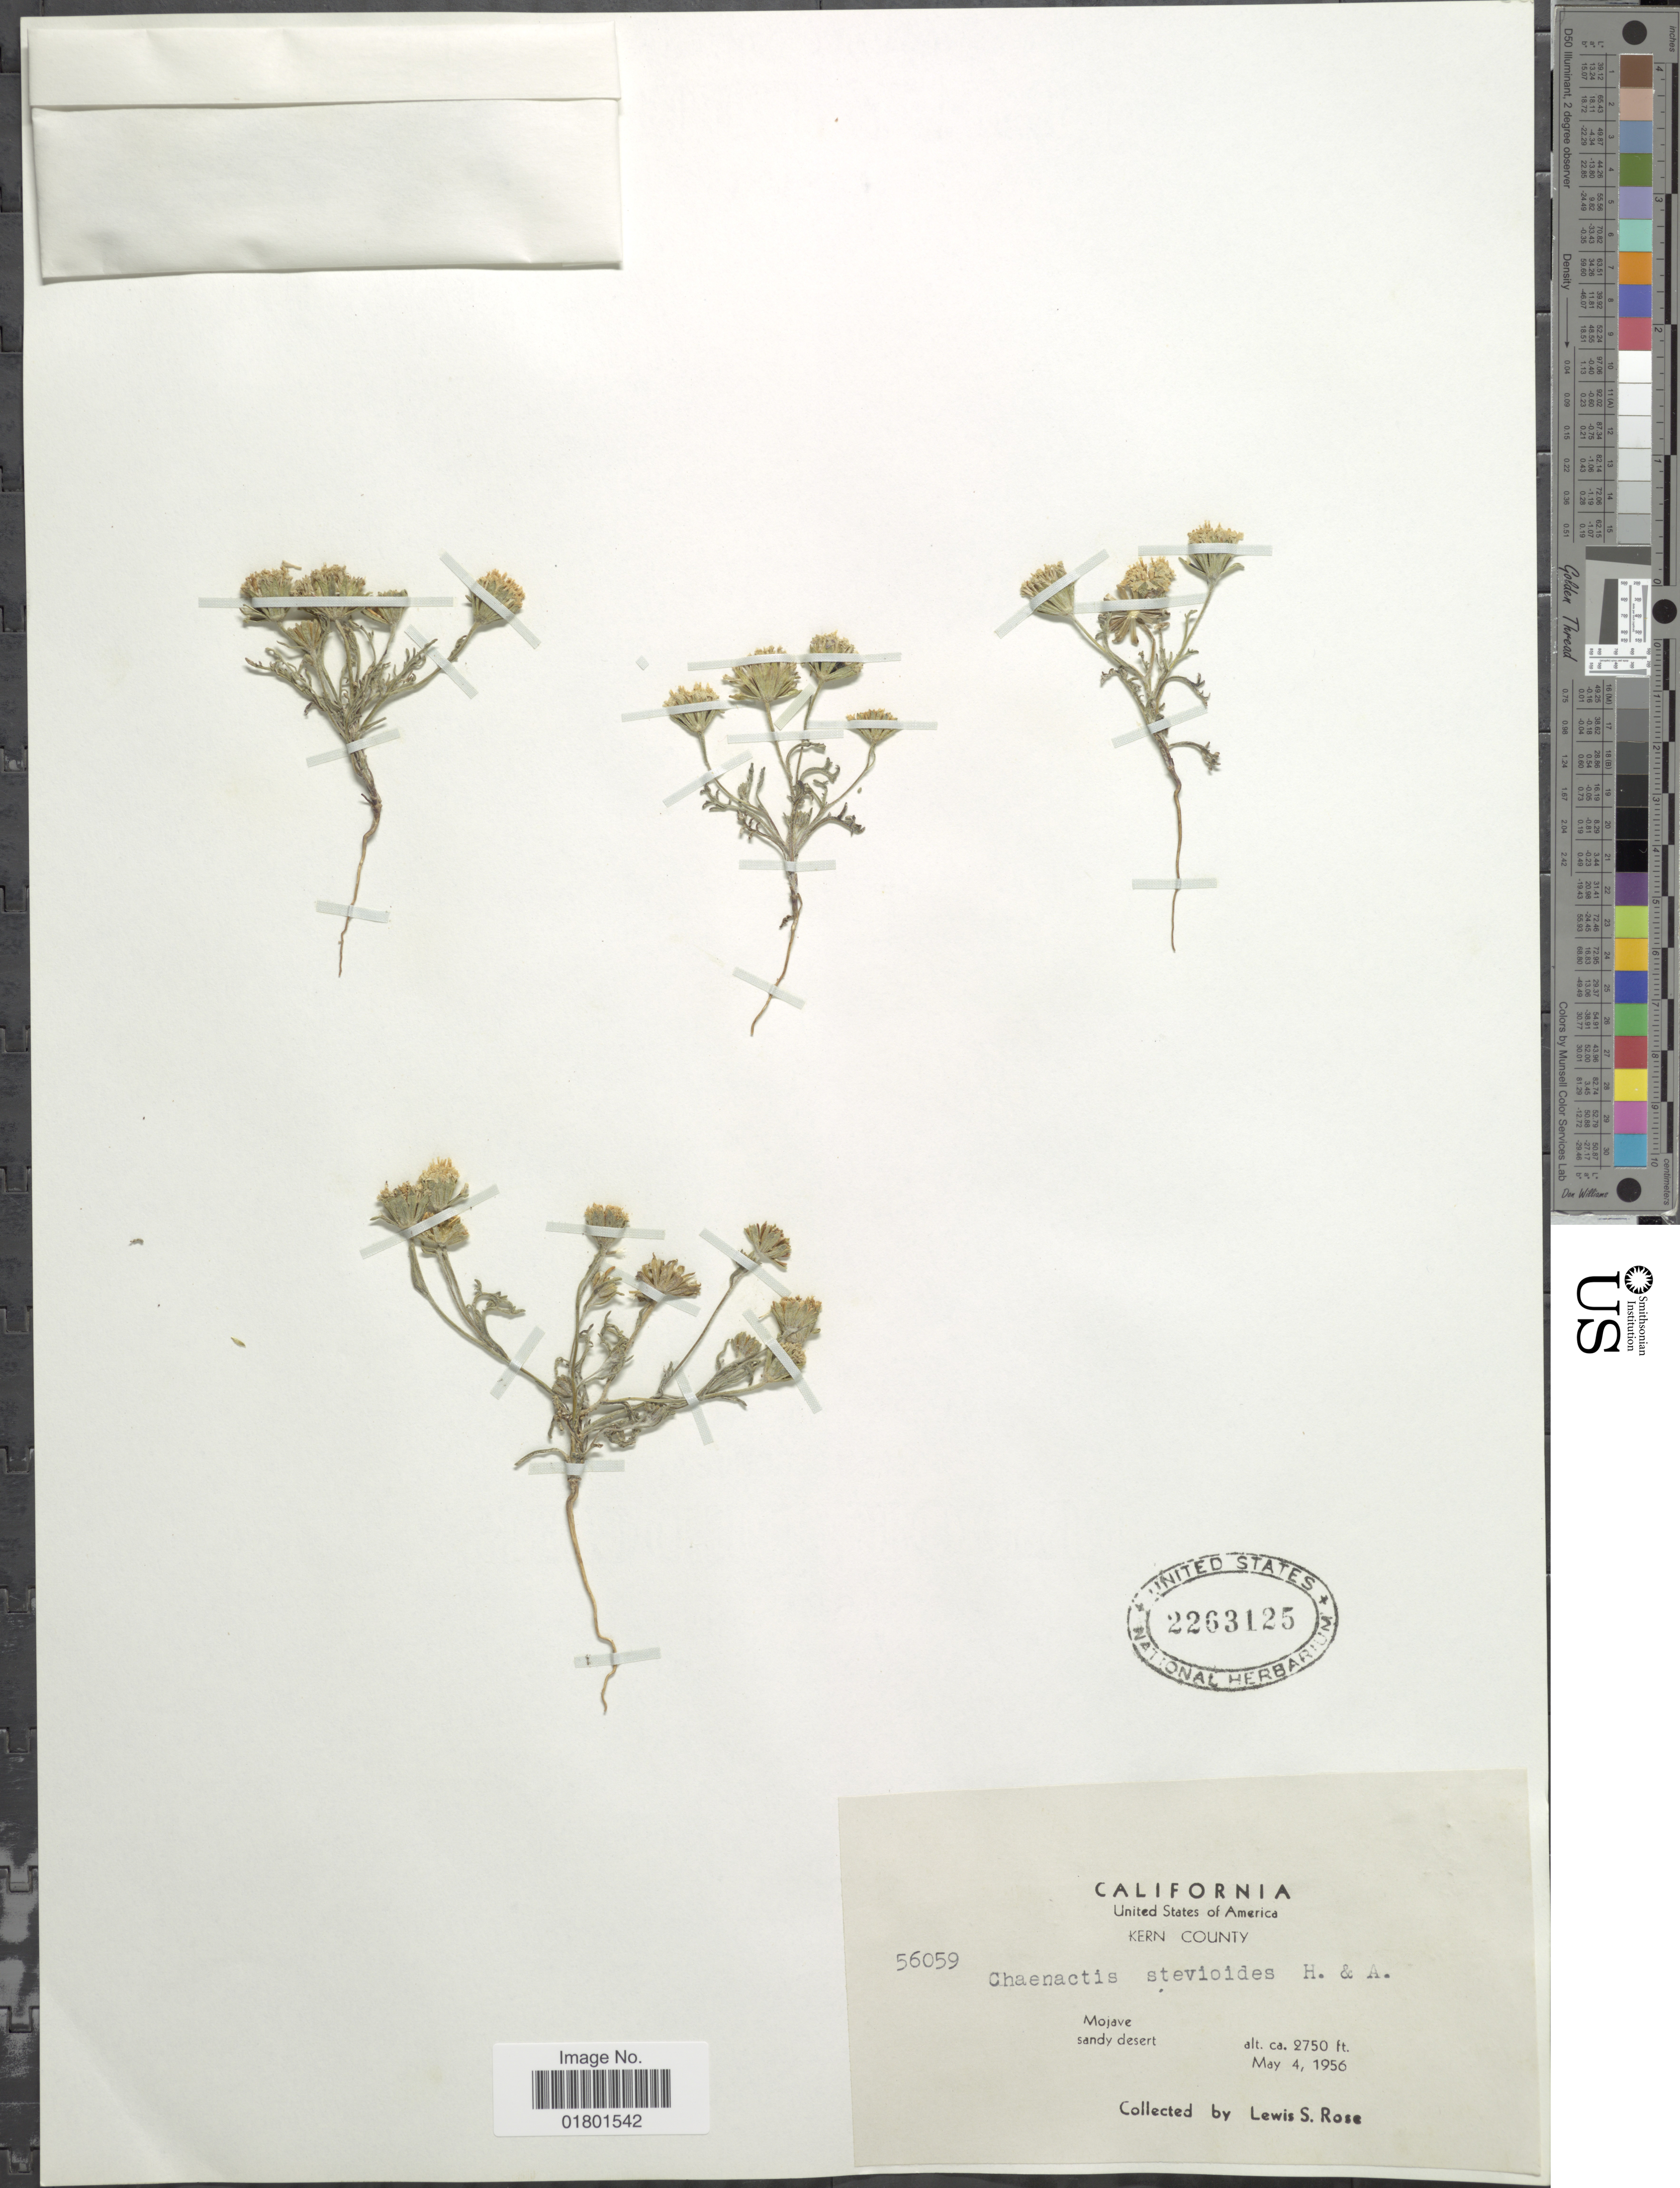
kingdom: Plantae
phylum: Tracheophyta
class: Magnoliopsida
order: Asterales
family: Asteraceae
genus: Chaenactis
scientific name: Chaenactis stevioides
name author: Hook. & Arn.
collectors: L. S. Rose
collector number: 56059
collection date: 1956-05-04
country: United States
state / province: California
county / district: Kern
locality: Kern County, Mojave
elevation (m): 838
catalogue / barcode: US 2263125